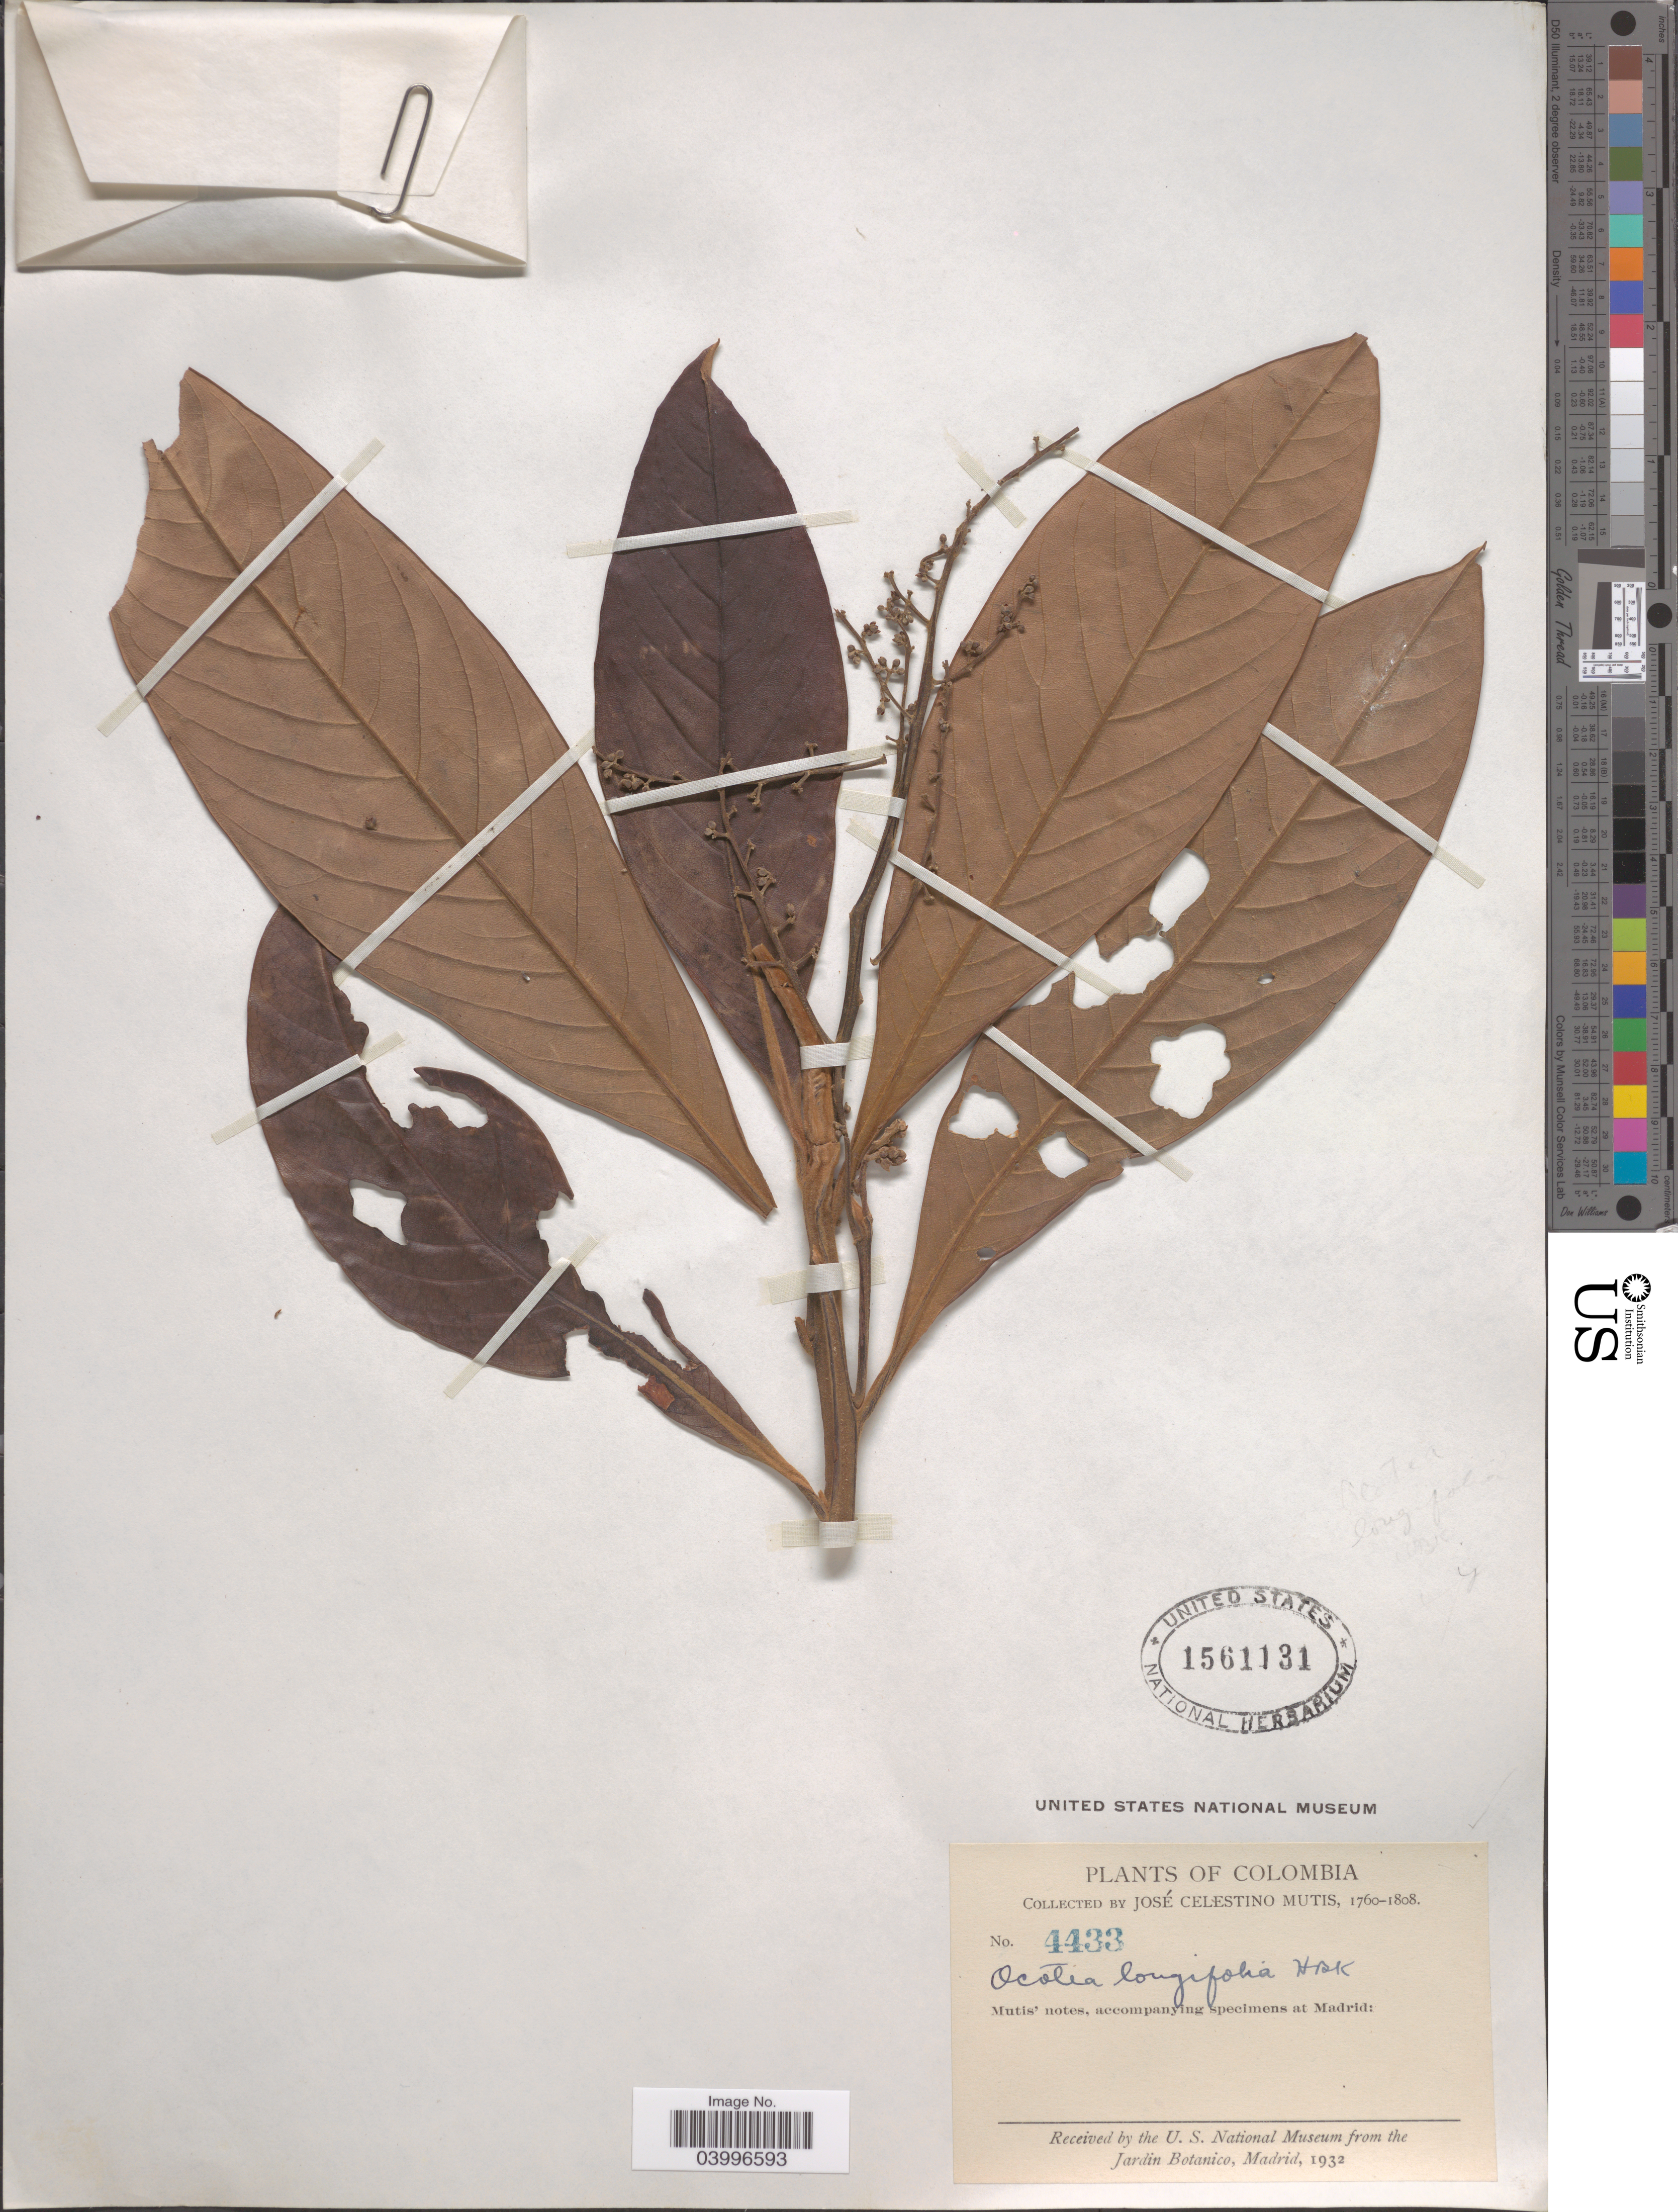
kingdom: Plantae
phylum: Tracheophyta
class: Magnoliopsida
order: Laurales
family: Lauraceae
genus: Ocotea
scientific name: Ocotea longifolia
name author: Kunth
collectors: J. C. B. Mutis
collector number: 4433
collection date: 1760/1808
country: Colombia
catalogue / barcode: US 1561131